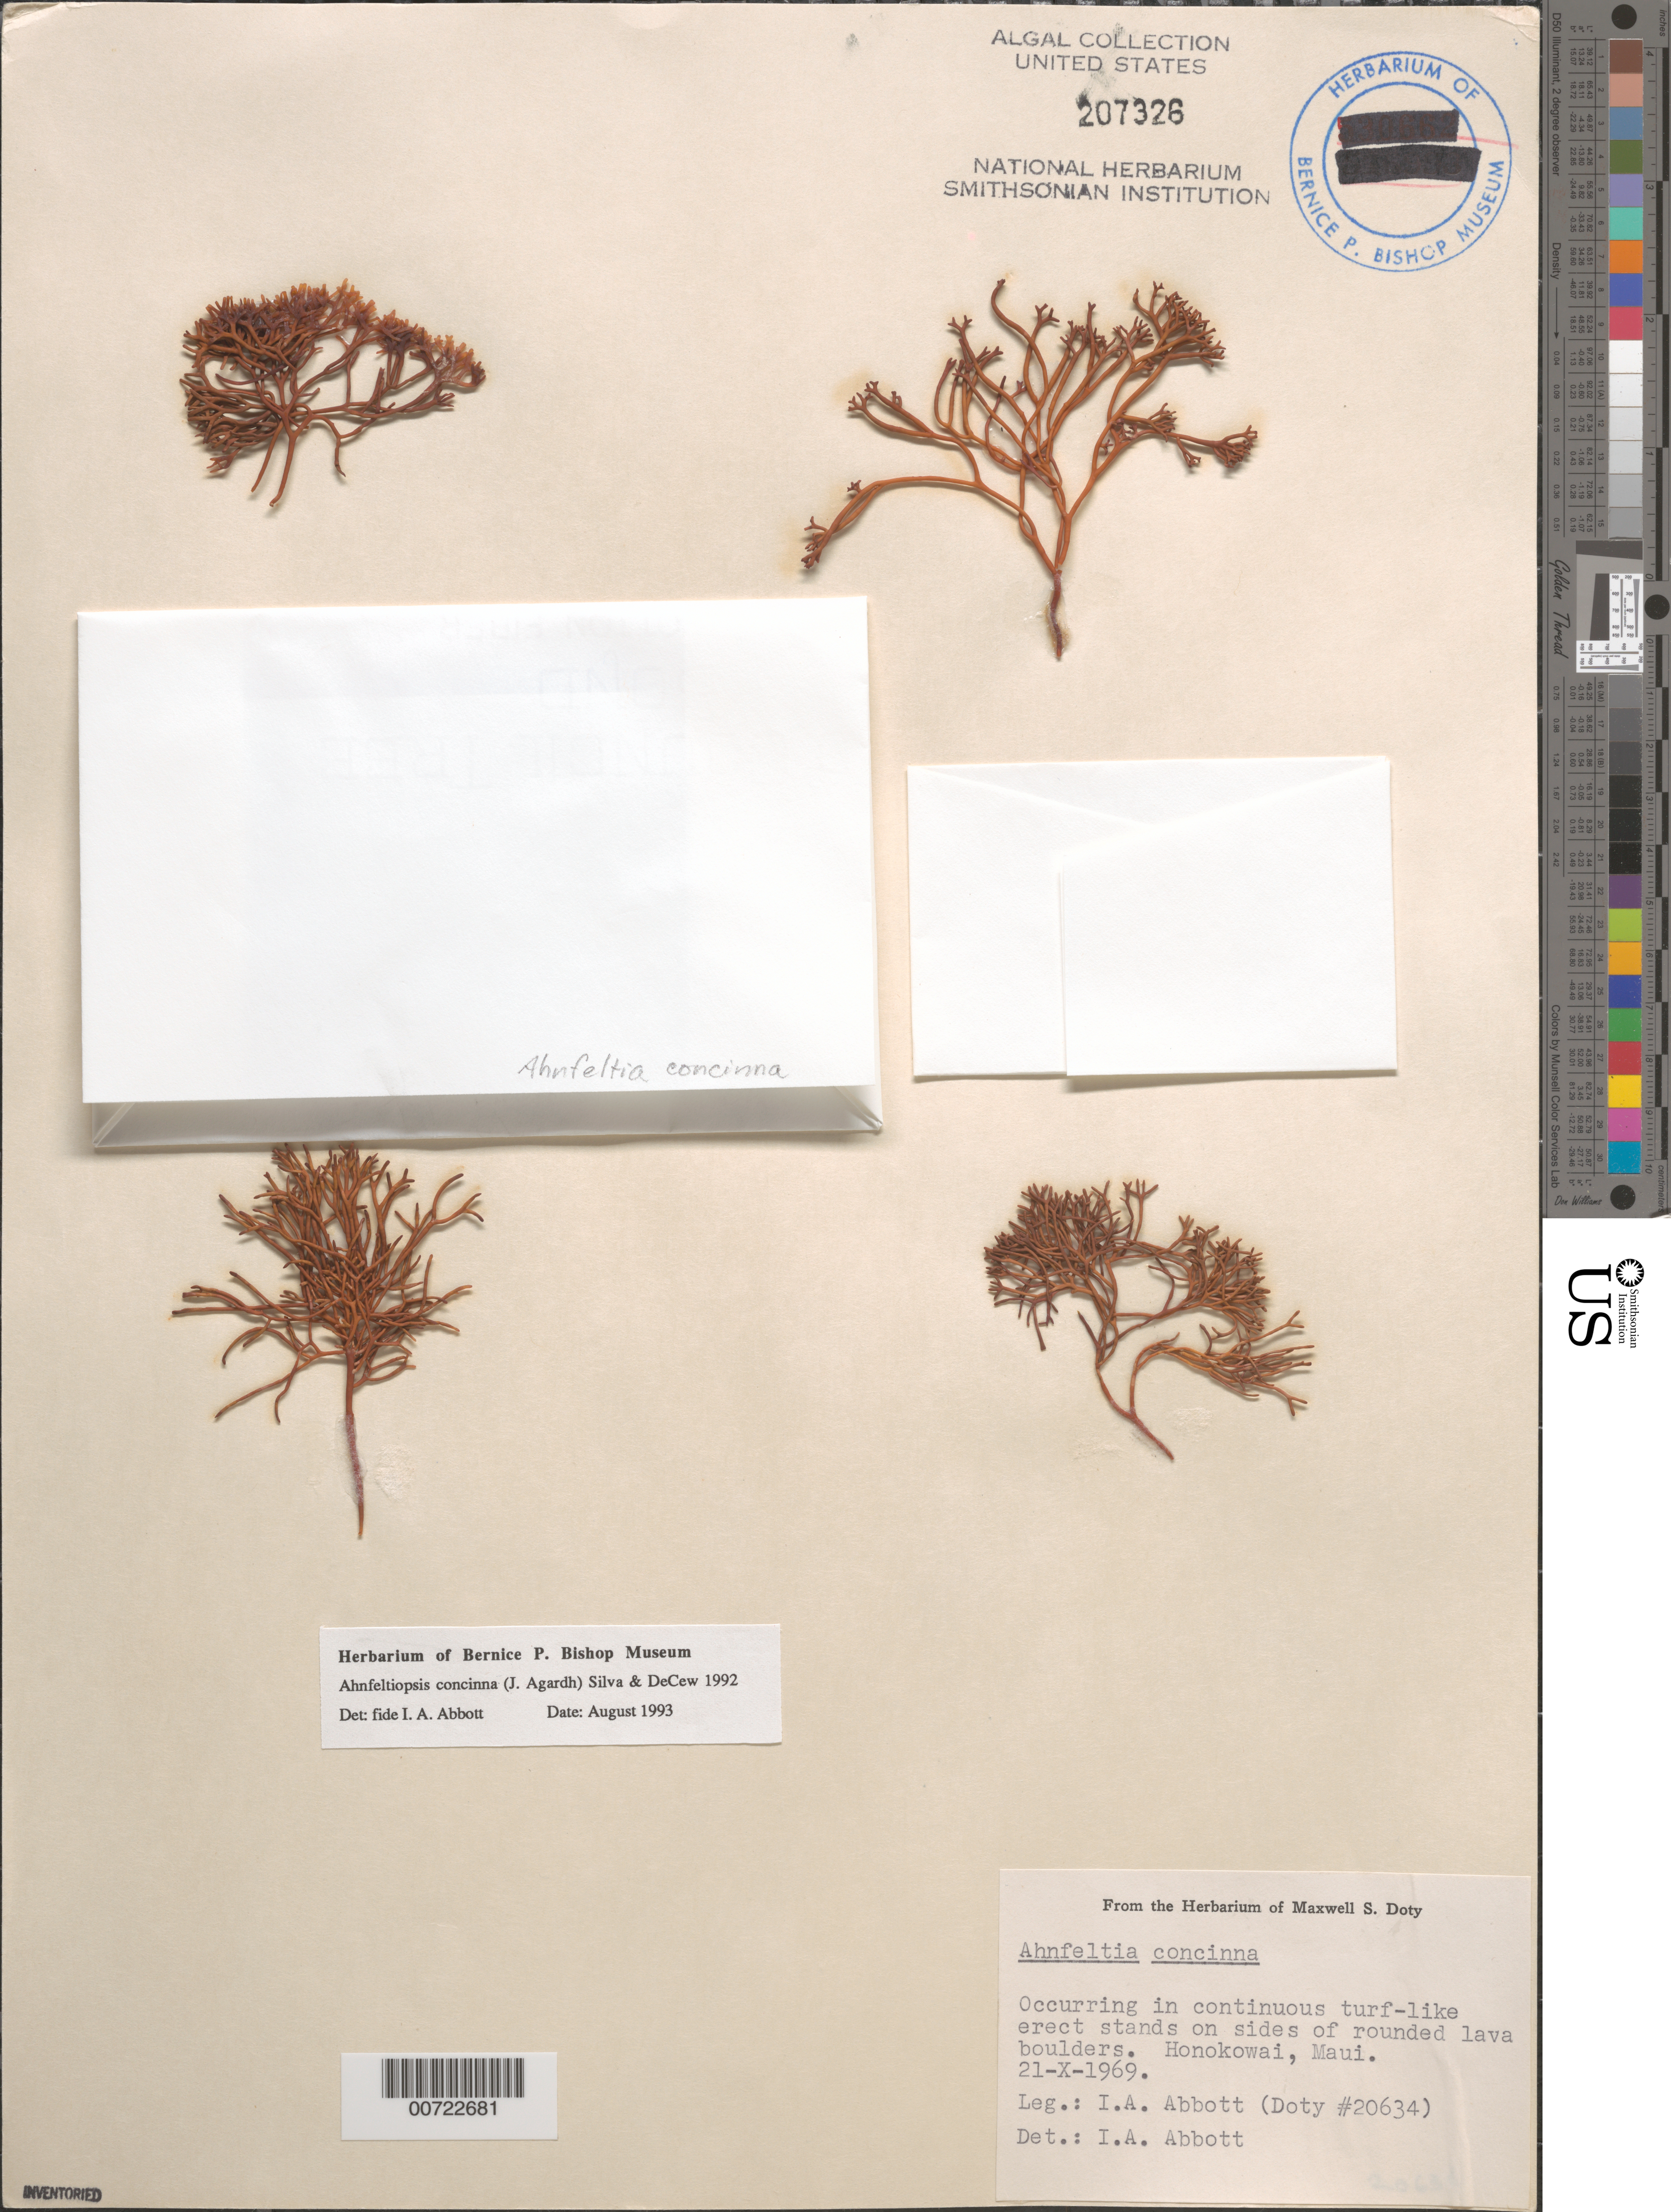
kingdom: Plantae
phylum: Rhodophyta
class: Florideophyceae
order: Gigartinales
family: Phyllophoraceae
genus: Gymnogongrus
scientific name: Gymnogongrus durvillei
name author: (Bory) M.S.Calderon & S.M. Boo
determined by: Algae name updating Project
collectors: I. A. Abbott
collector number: MSD 20634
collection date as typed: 21 Oct 1969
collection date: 1969-10-21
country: United States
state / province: Hawaii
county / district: Maui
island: Maui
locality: Honokowai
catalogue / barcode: US 207326